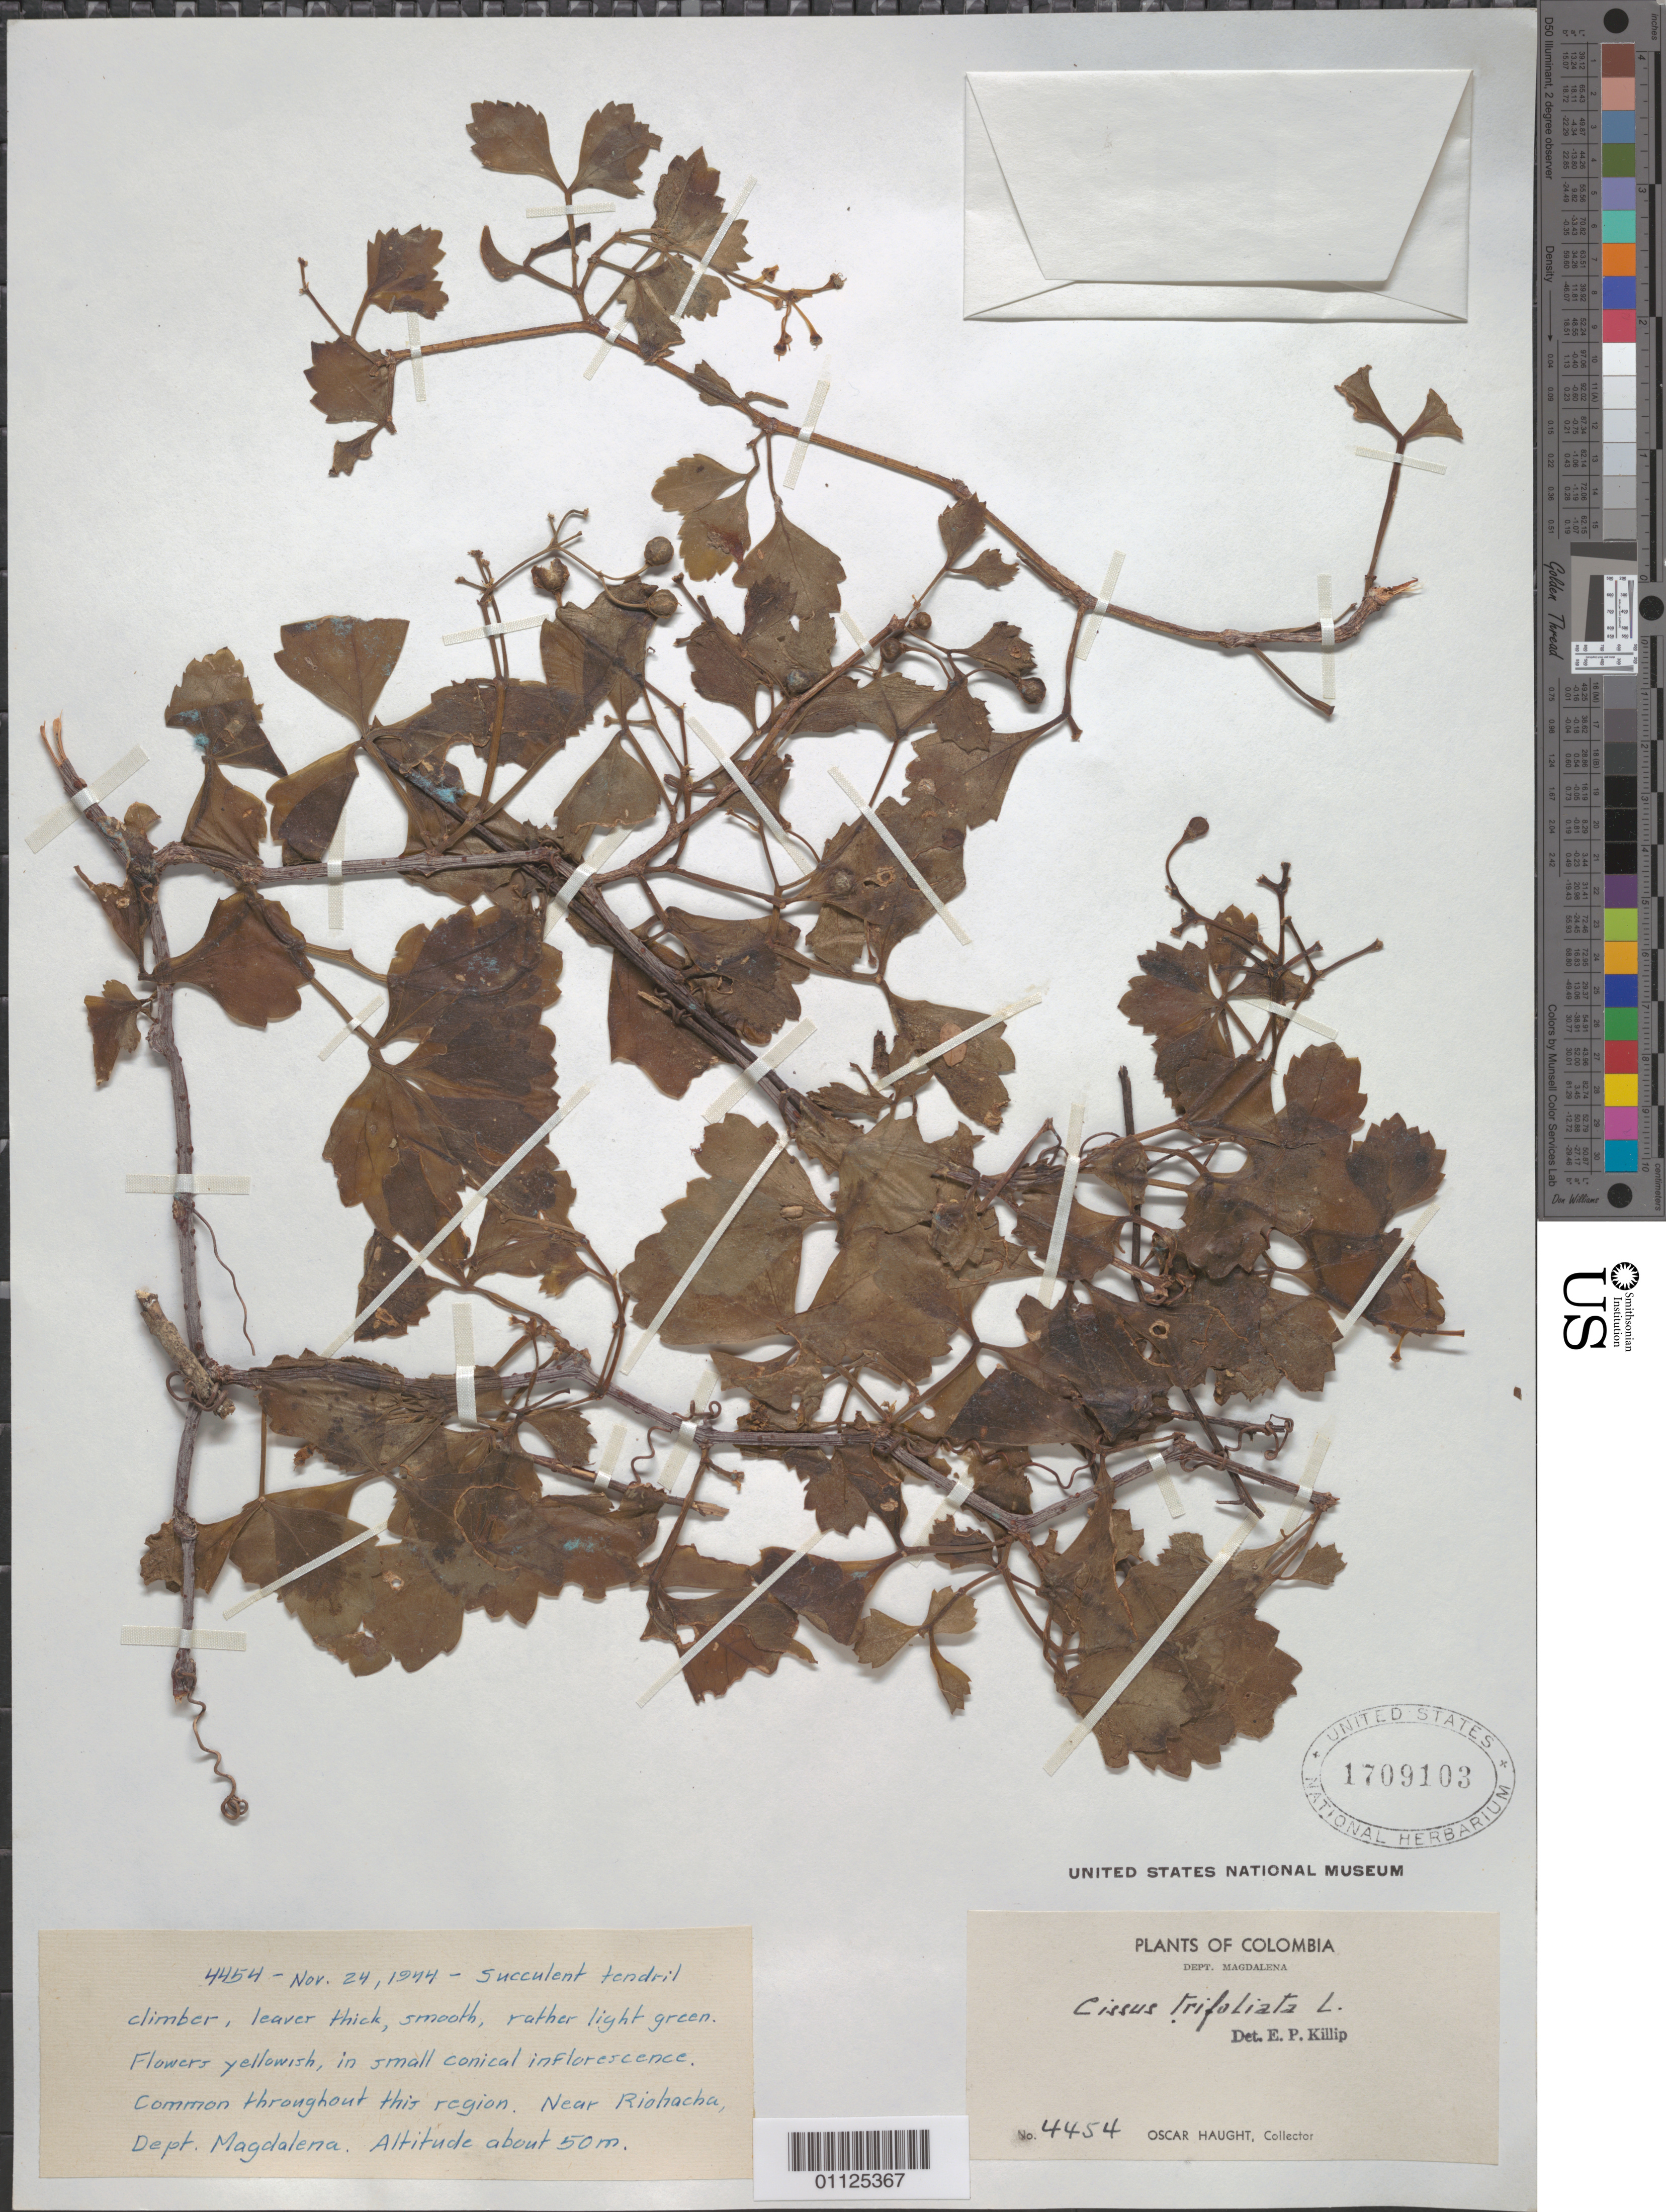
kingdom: Plantae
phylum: Tracheophyta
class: Magnoliopsida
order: Vitales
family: Vitaceae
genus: Cissus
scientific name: Cissus trifoliata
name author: (L.) L.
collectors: O. L. Haught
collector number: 4454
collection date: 1944-06-14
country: Colombia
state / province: Magdalena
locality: Near Riohacha.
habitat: Succulent tendril, climber. Common throughout this region.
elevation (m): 50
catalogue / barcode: US 1709103